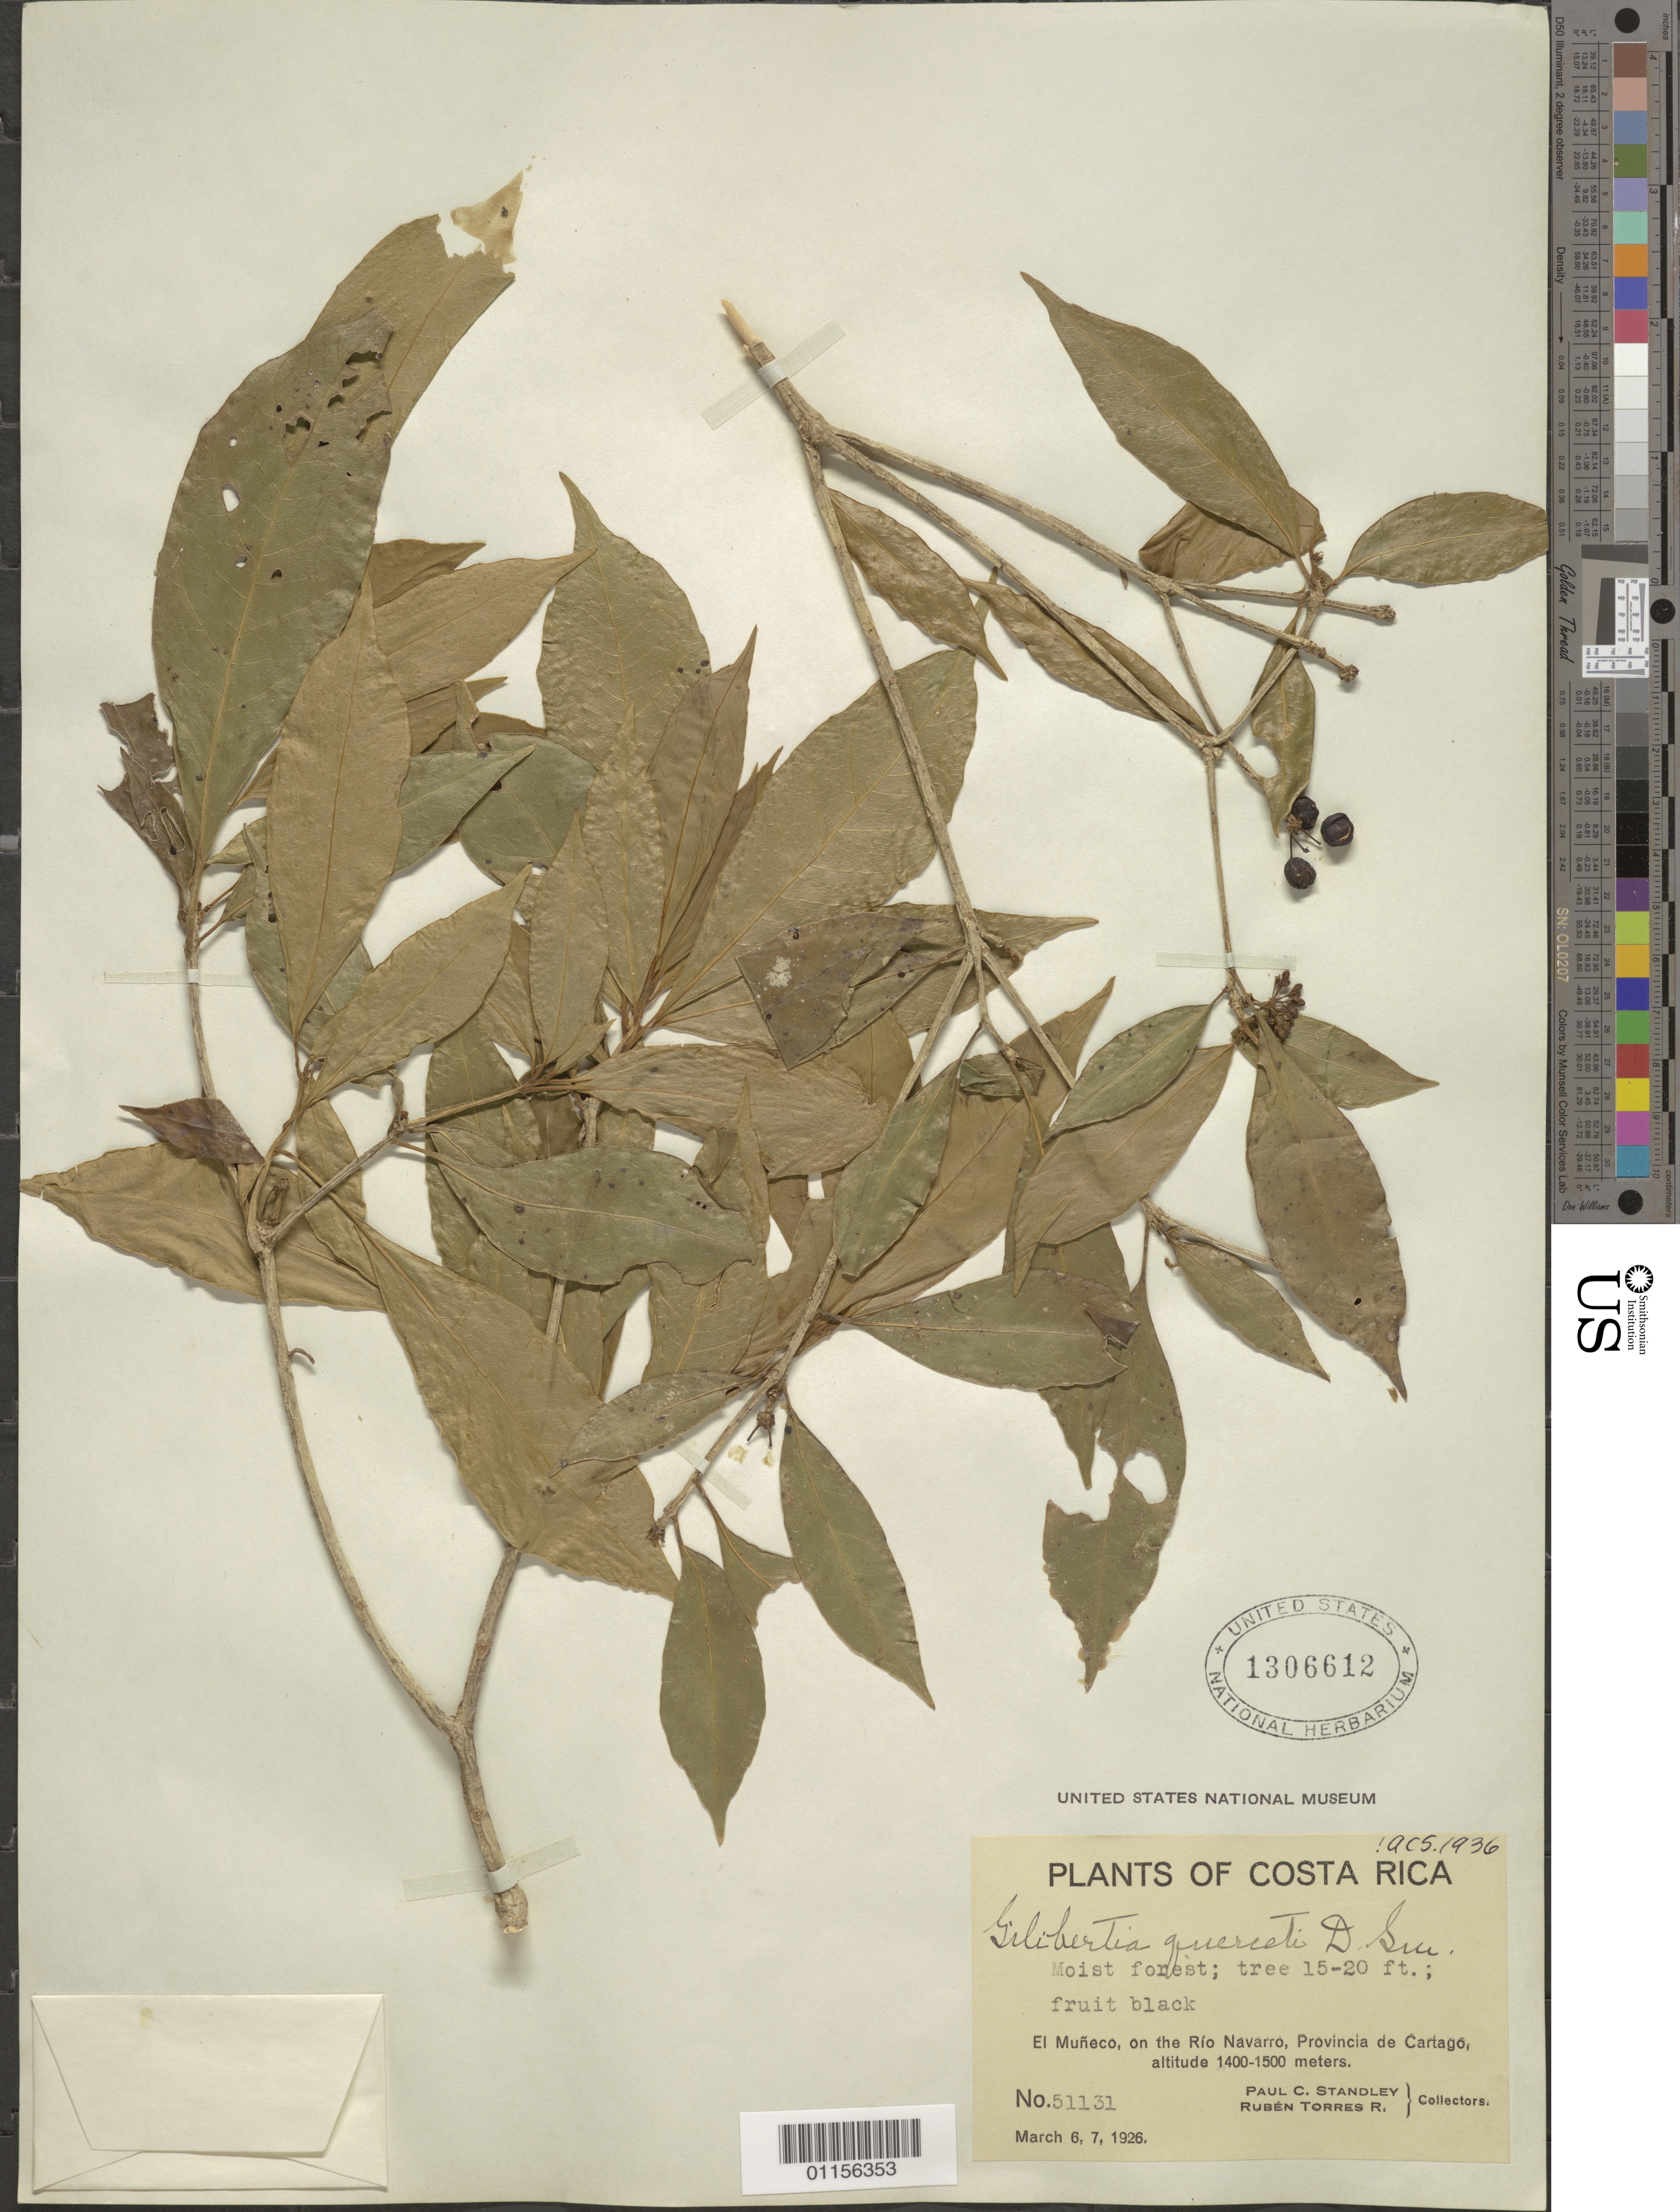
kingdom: Plantae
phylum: Tracheophyta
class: Magnoliopsida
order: Apiales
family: Araliaceae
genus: Dendropanax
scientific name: Dendropanax querceti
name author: Donn. Sm.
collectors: P. C. Standley & R. Torres R.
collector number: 51131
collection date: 1926-03-06/1926-03-07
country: Costa Rica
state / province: Cartago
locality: El Muneca, on the Rio Navarro.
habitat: Tree. In moist forest.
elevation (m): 1400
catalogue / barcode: US 1306612